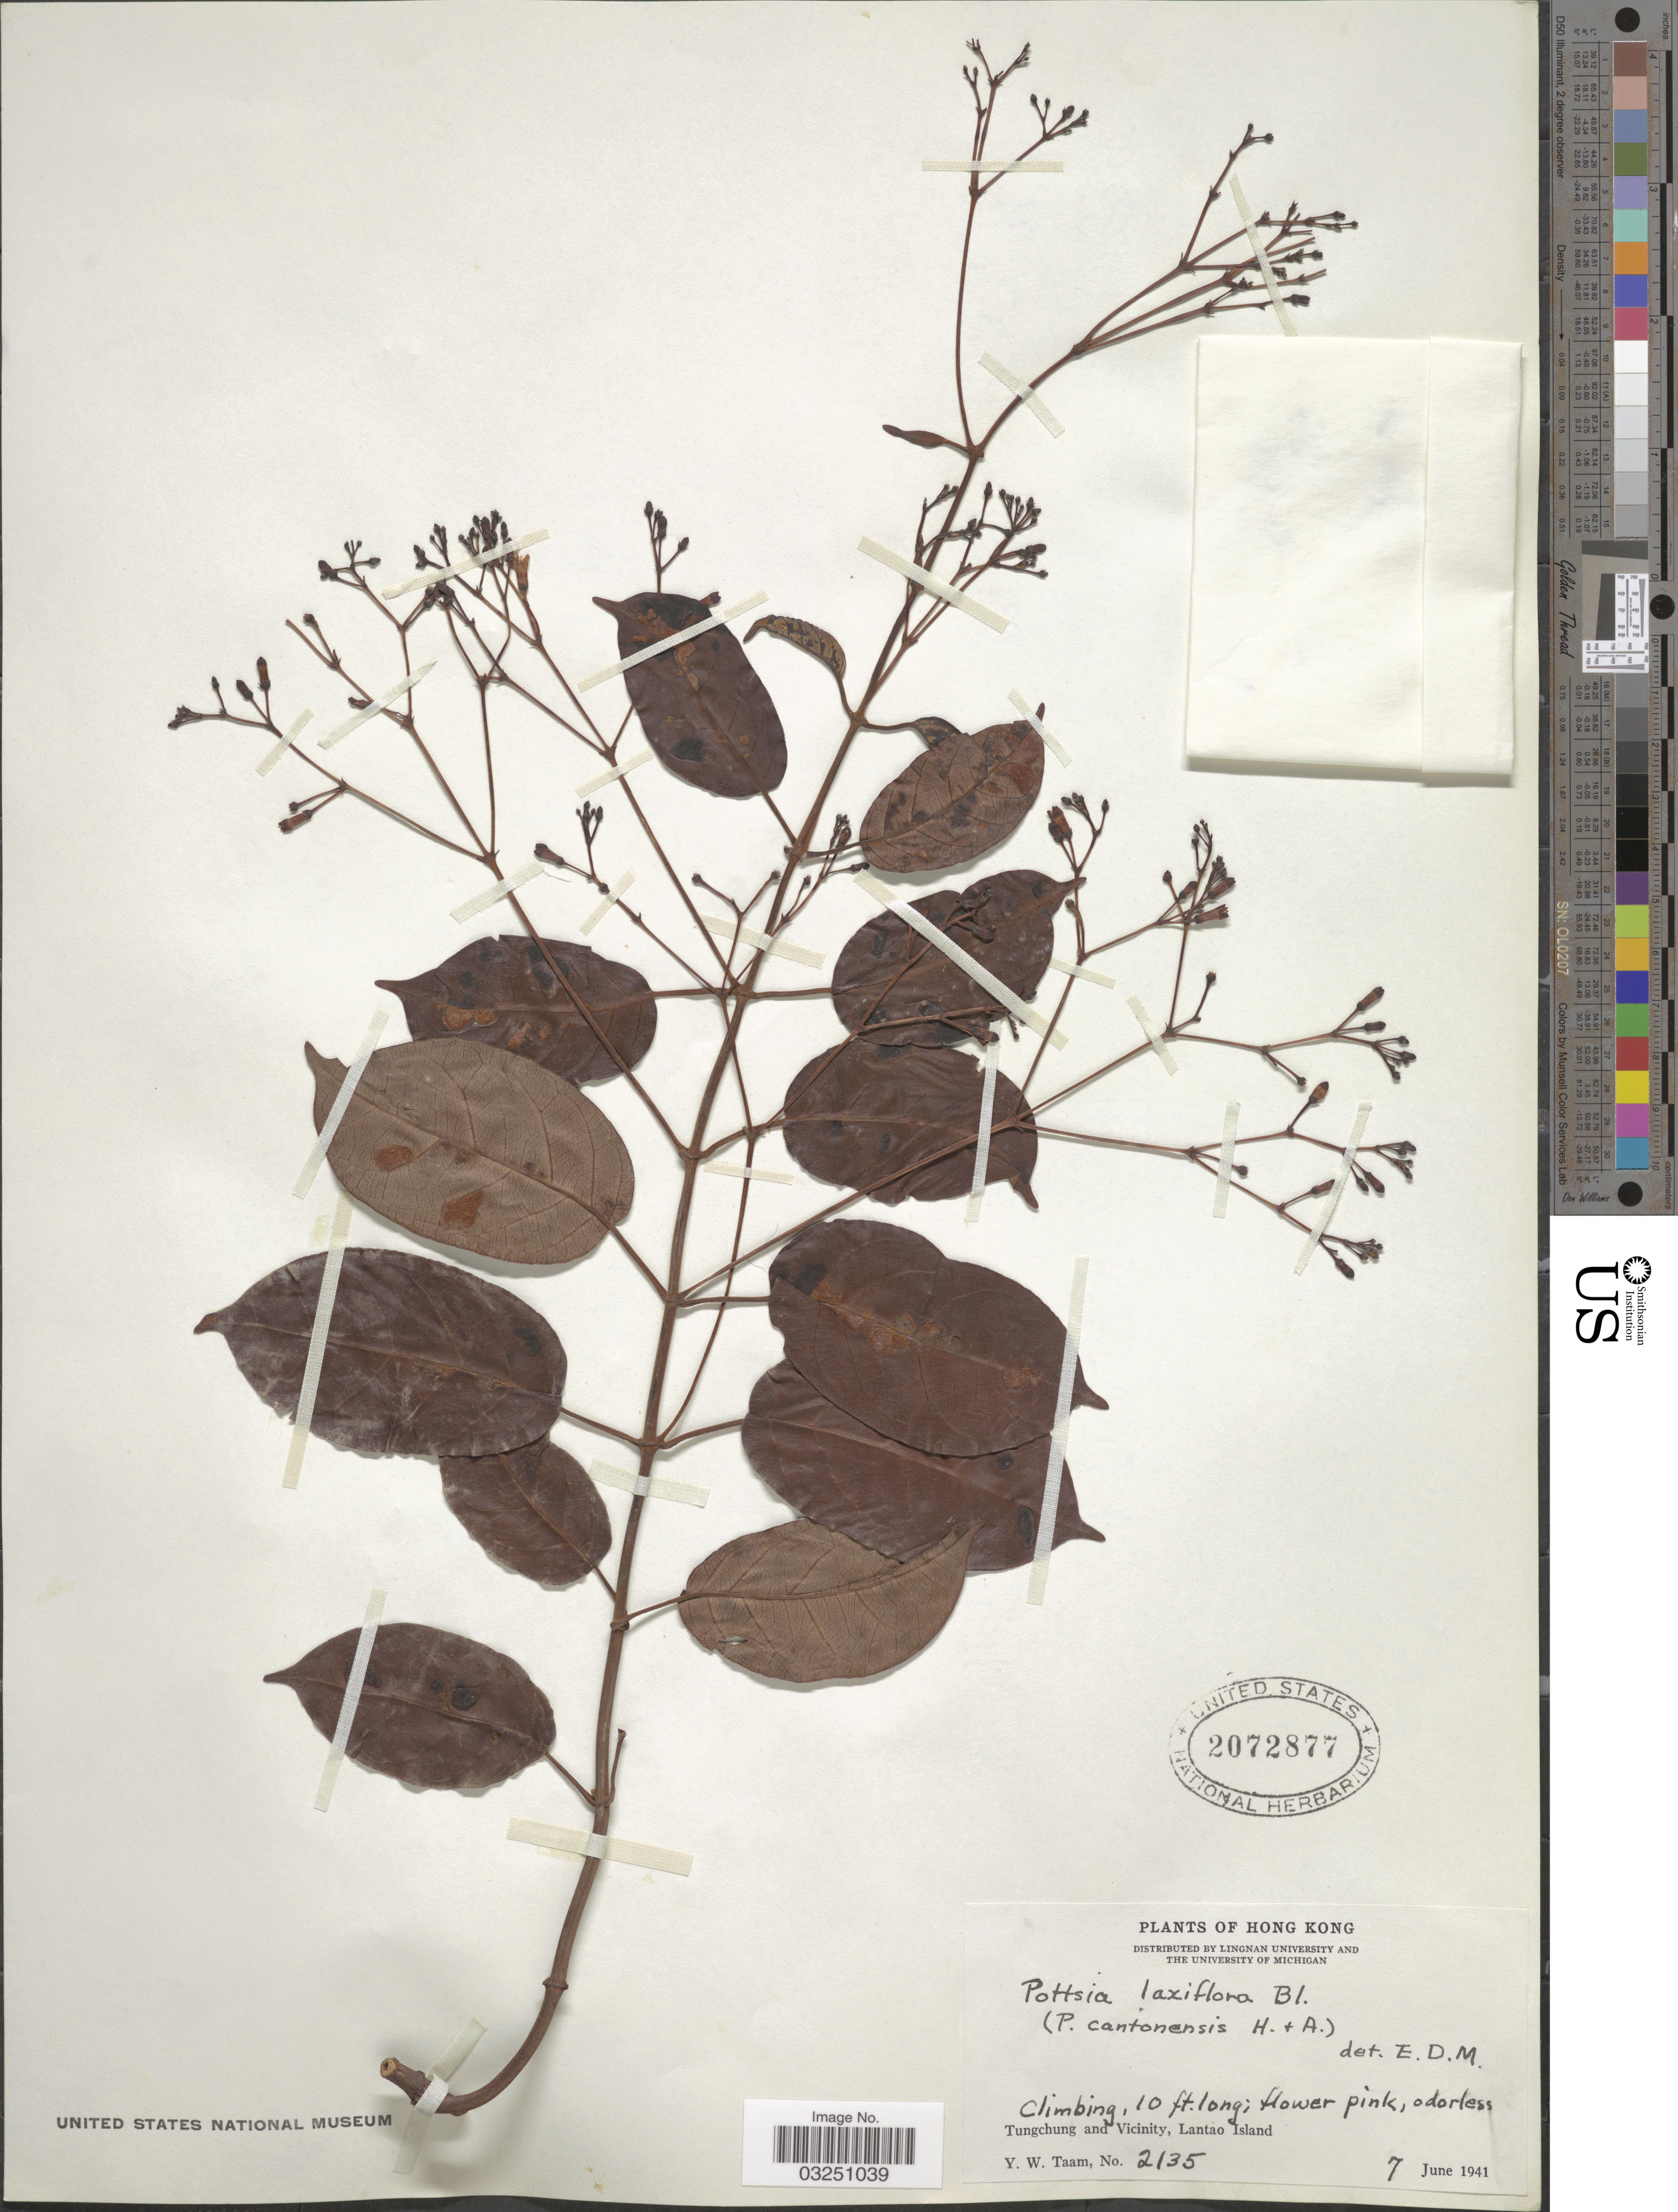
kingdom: Plantae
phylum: Tracheophyta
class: Magnoliopsida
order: Gentianales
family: Apocynaceae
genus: Pottsia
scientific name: Pottsia laxiflora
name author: (Blume) Kuntze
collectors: Y. W. Taam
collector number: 2135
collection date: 1941-06-07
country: China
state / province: Hong Kong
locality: Tungchung and Vicinity, Lantao Island.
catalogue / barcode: US 2072877